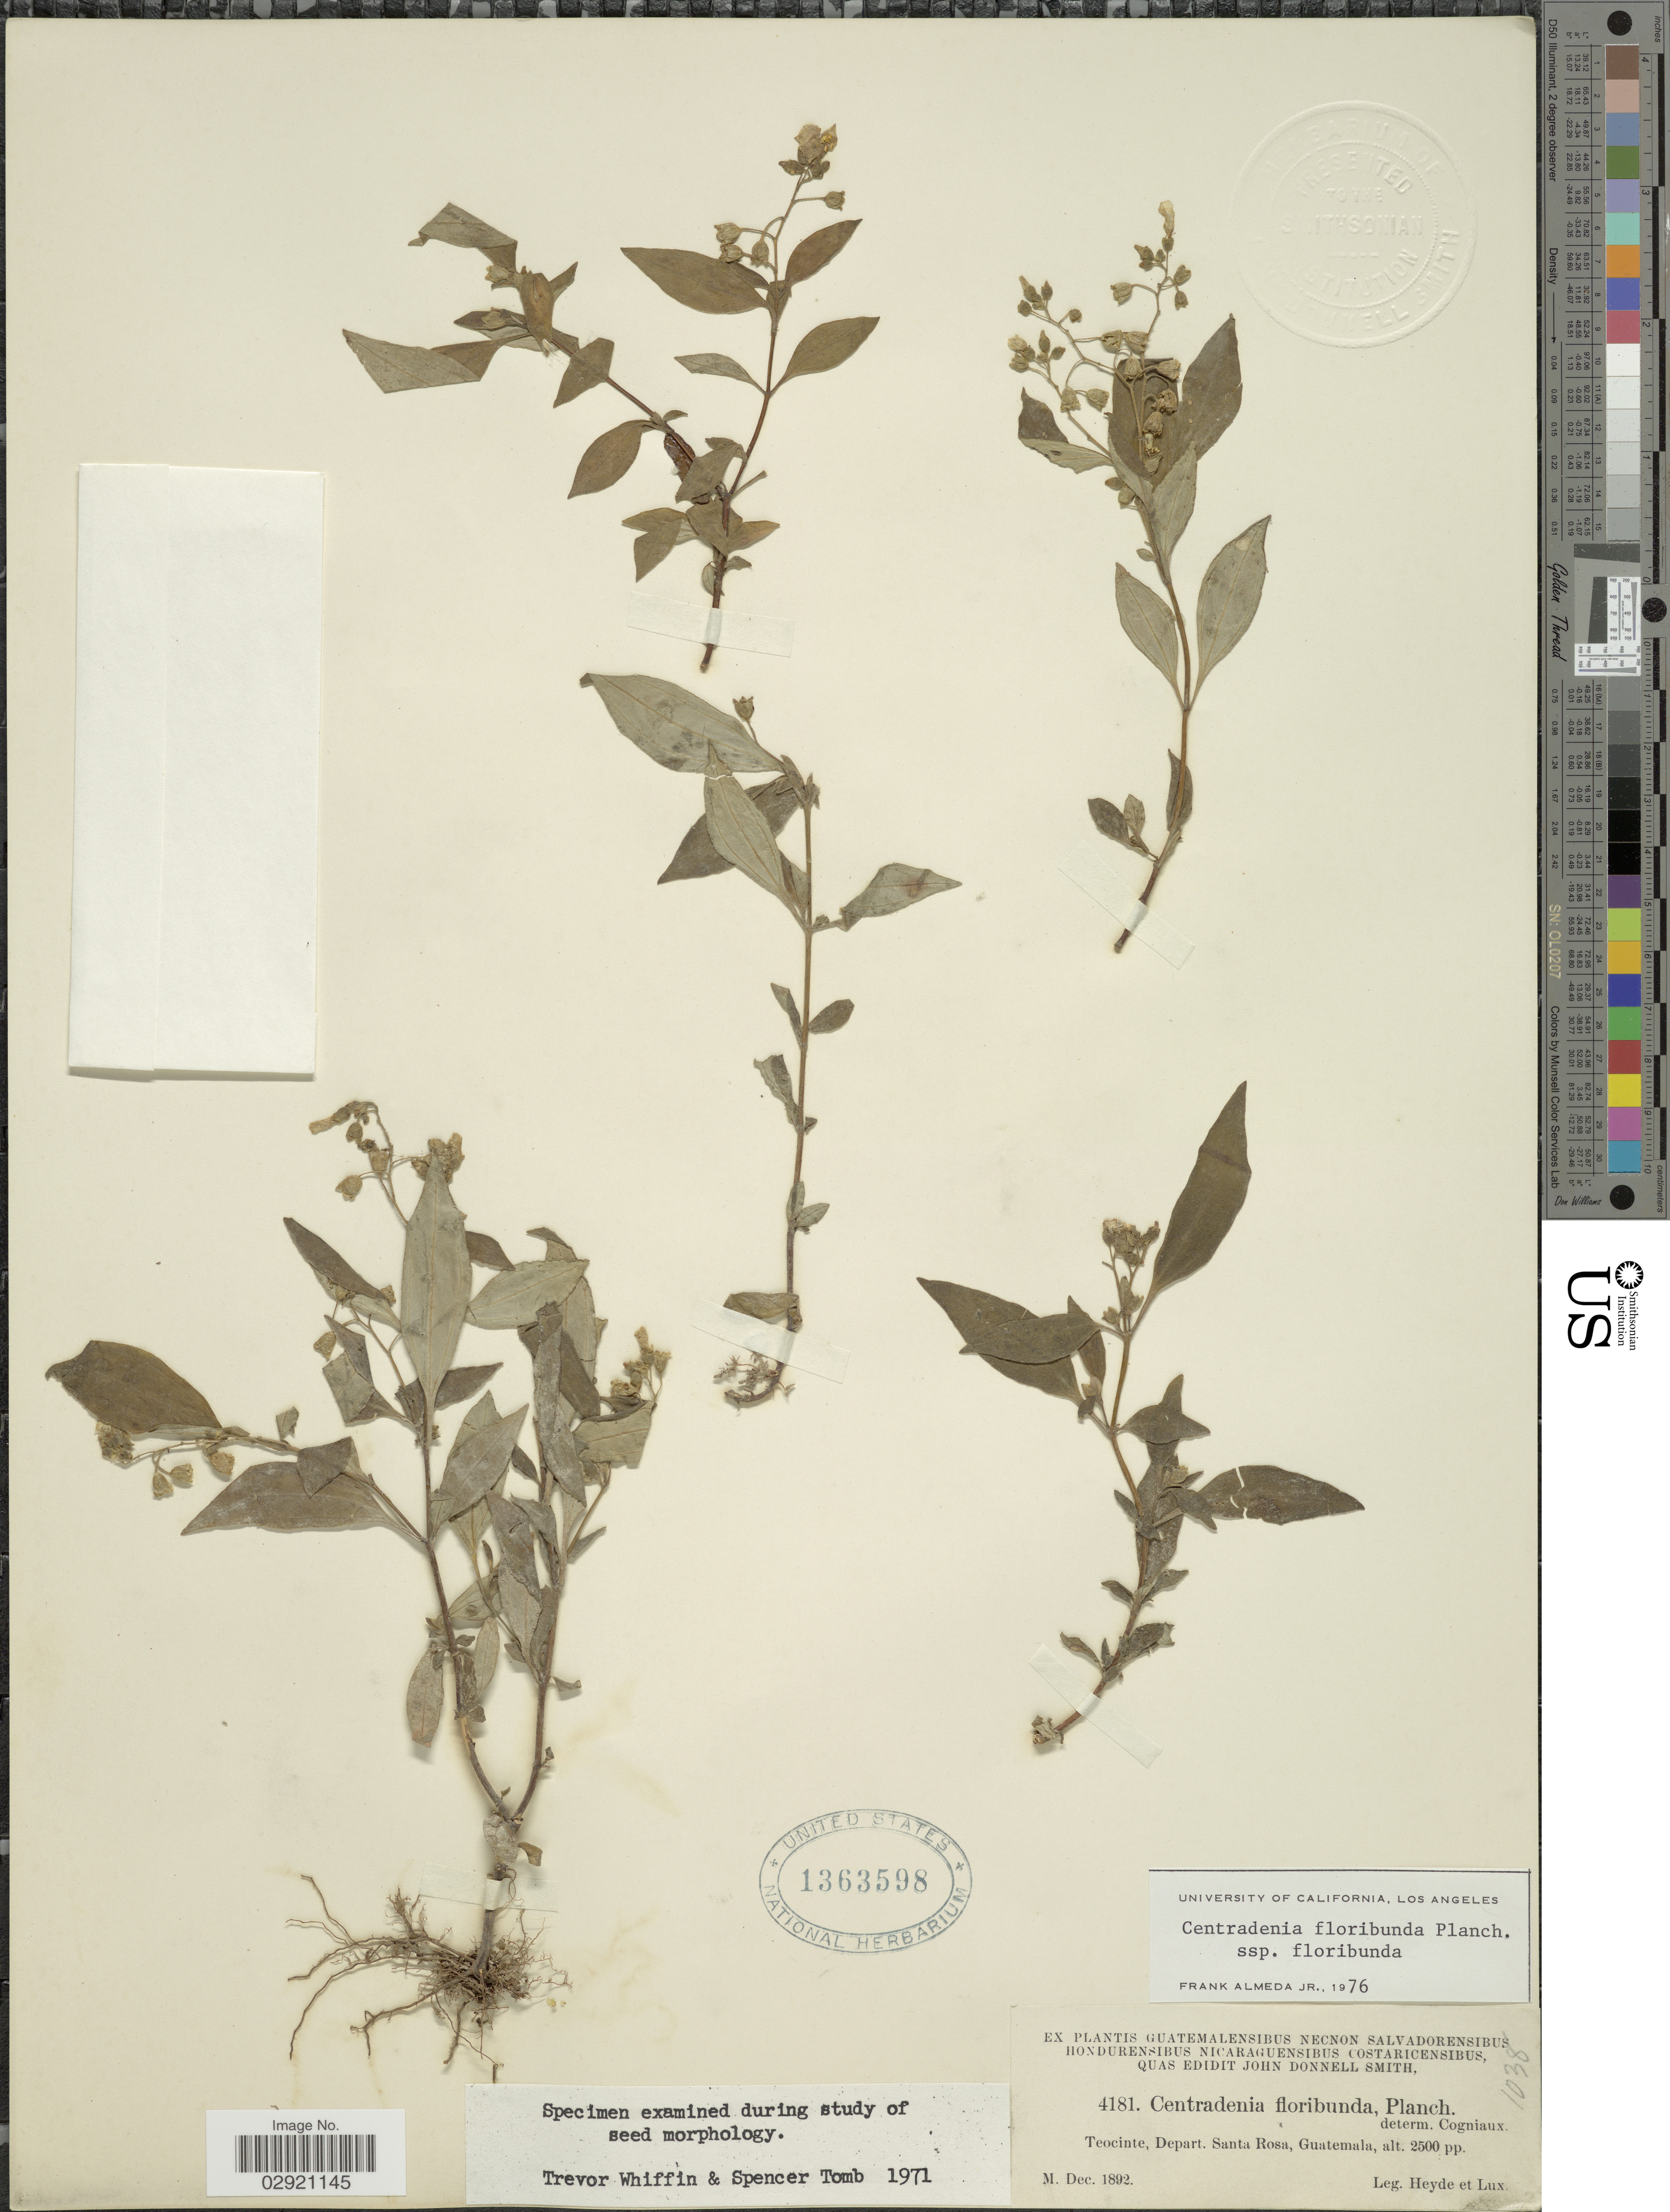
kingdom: Plantae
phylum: Tracheophyta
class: Magnoliopsida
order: Myrtales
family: Melastomataceae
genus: Centradenia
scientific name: Centradenia floribunda subsp. floribunda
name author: Planch.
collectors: Heyde & Lux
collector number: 4181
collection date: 1892-12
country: Guatemala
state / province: Santa Rosa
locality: Teocinte, Depart. Santa Rosa.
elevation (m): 762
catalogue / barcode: US 1363598